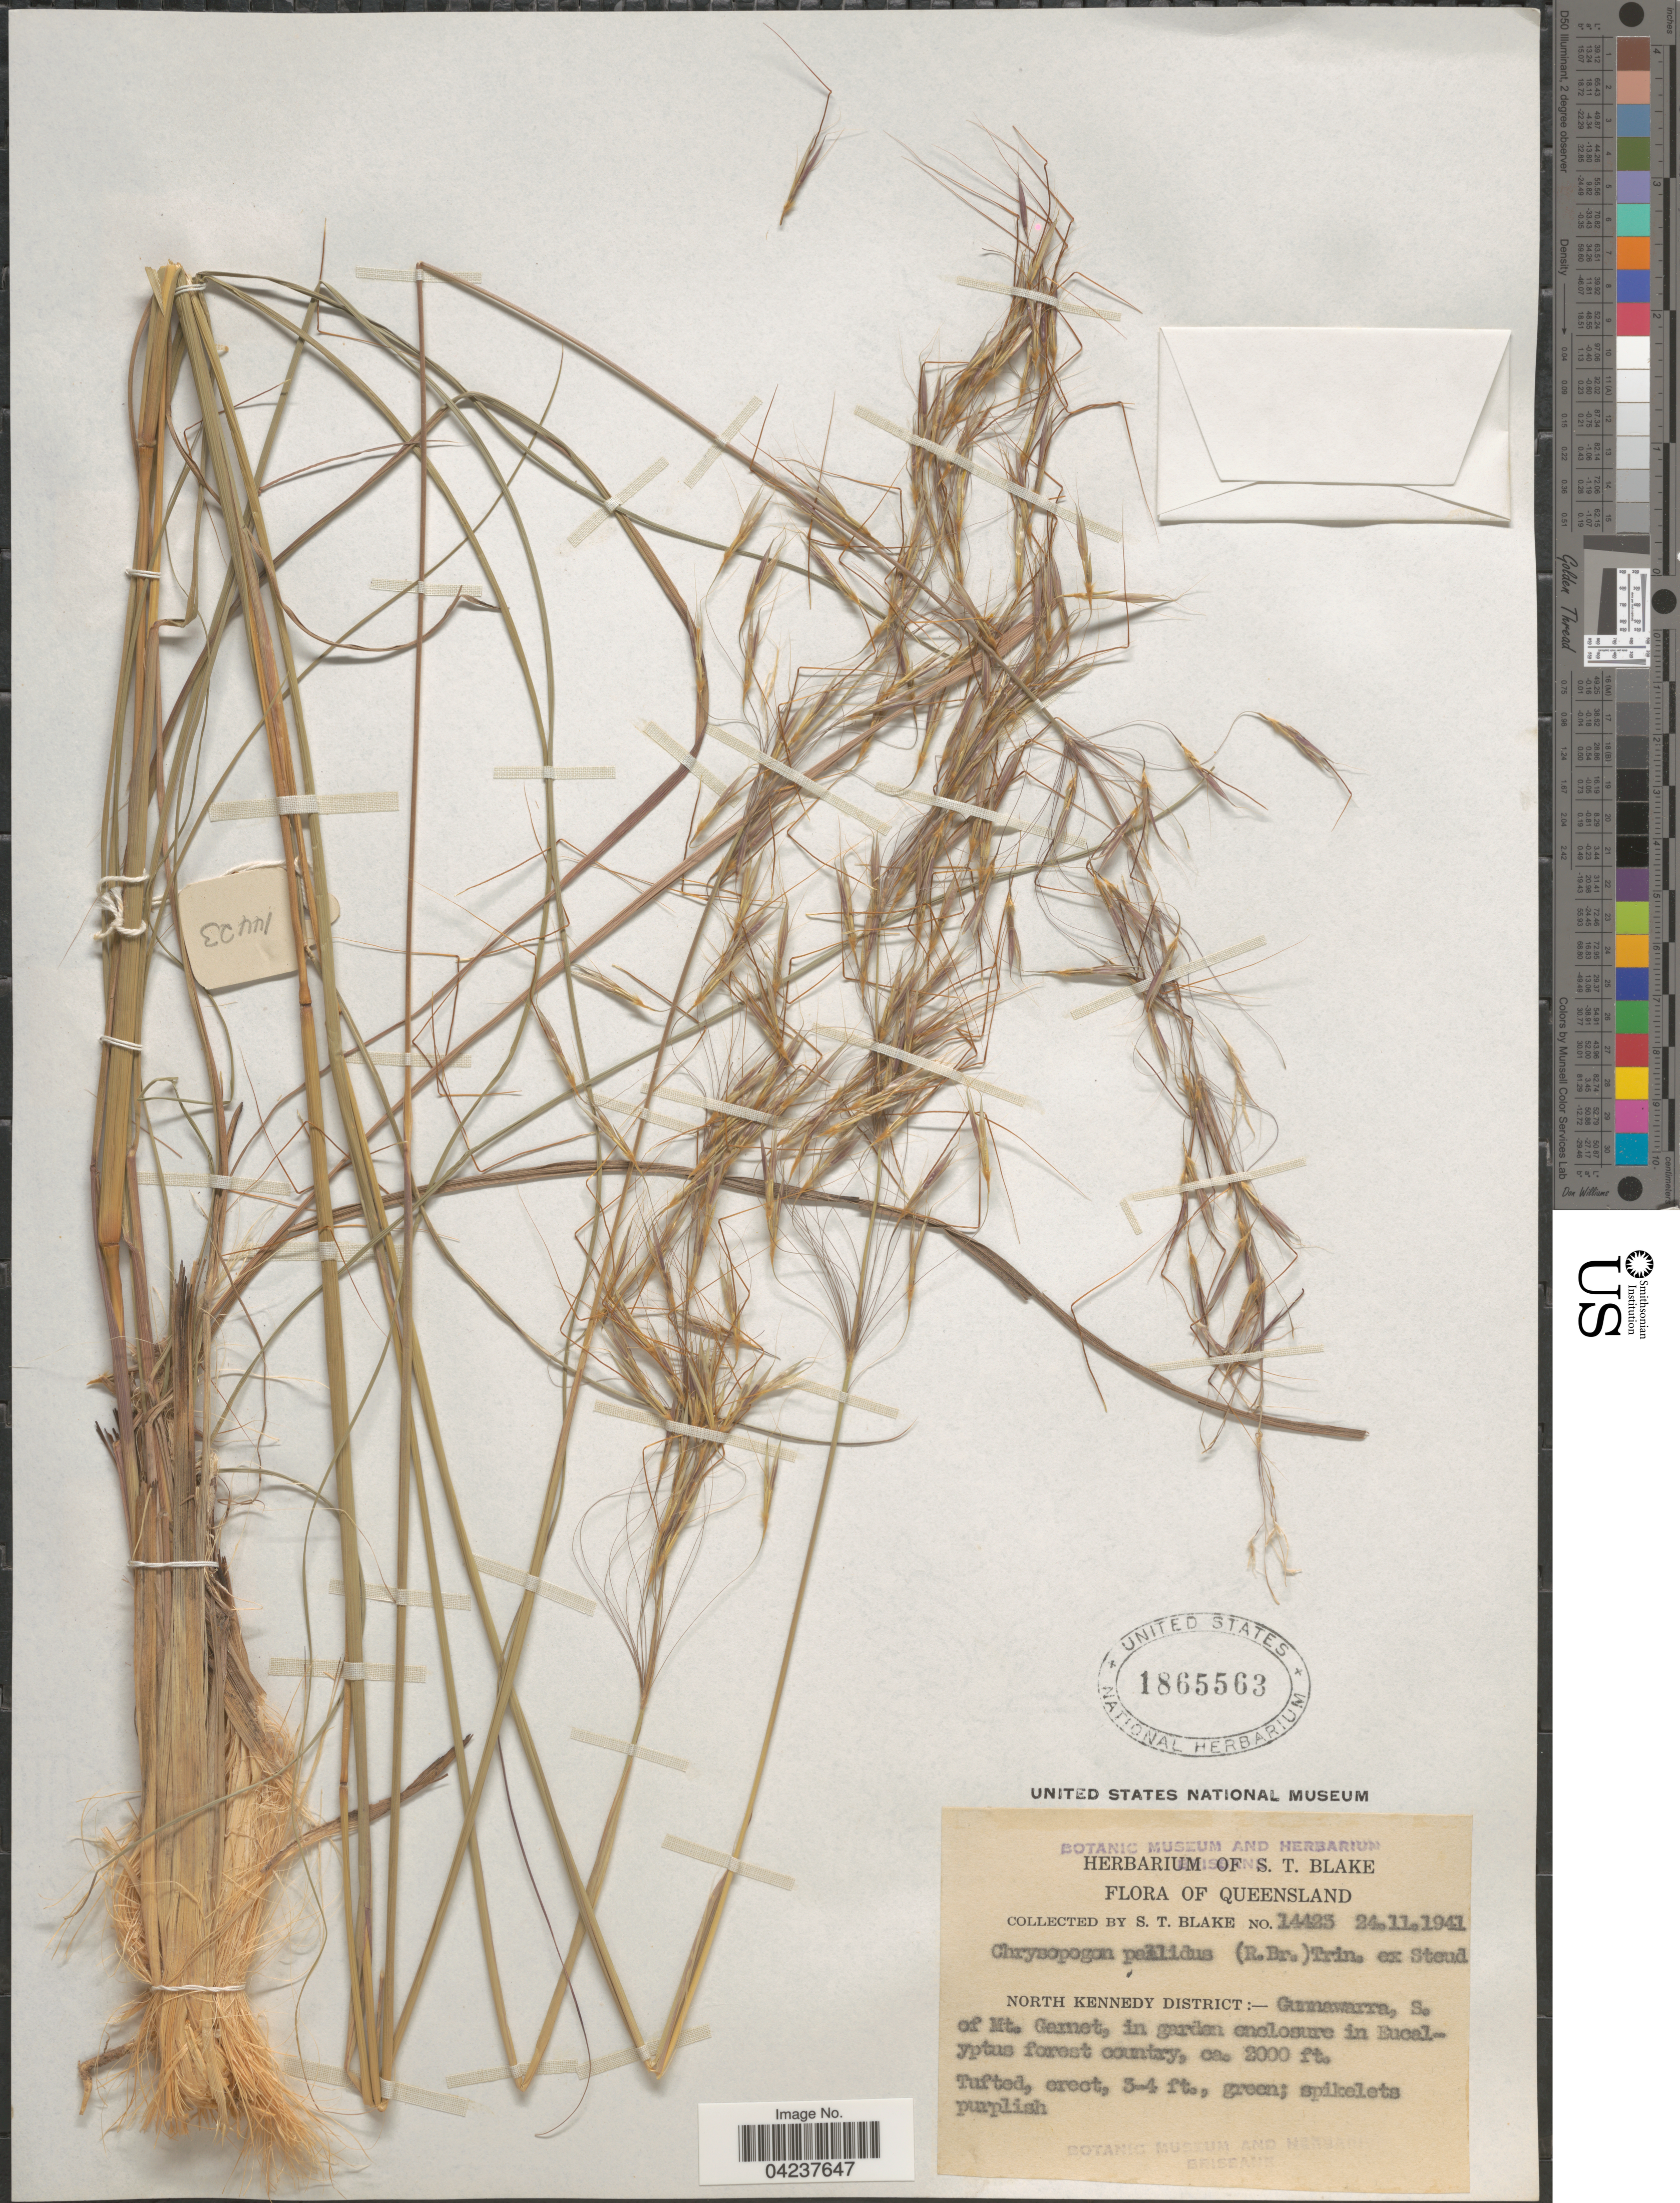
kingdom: Plantae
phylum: Tracheophyta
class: Liliopsida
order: Poales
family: Poaceae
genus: Chrysopogon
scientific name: Chrysopogon pallidus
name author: (R. Br.) Trin. ex Steud.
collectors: S. T. Blake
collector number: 14423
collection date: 1941-11-24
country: Australia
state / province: Queensland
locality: North Kennedy district:- Gunnawarra, S. of Mt. Garnet.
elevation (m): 610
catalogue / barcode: US 1865563